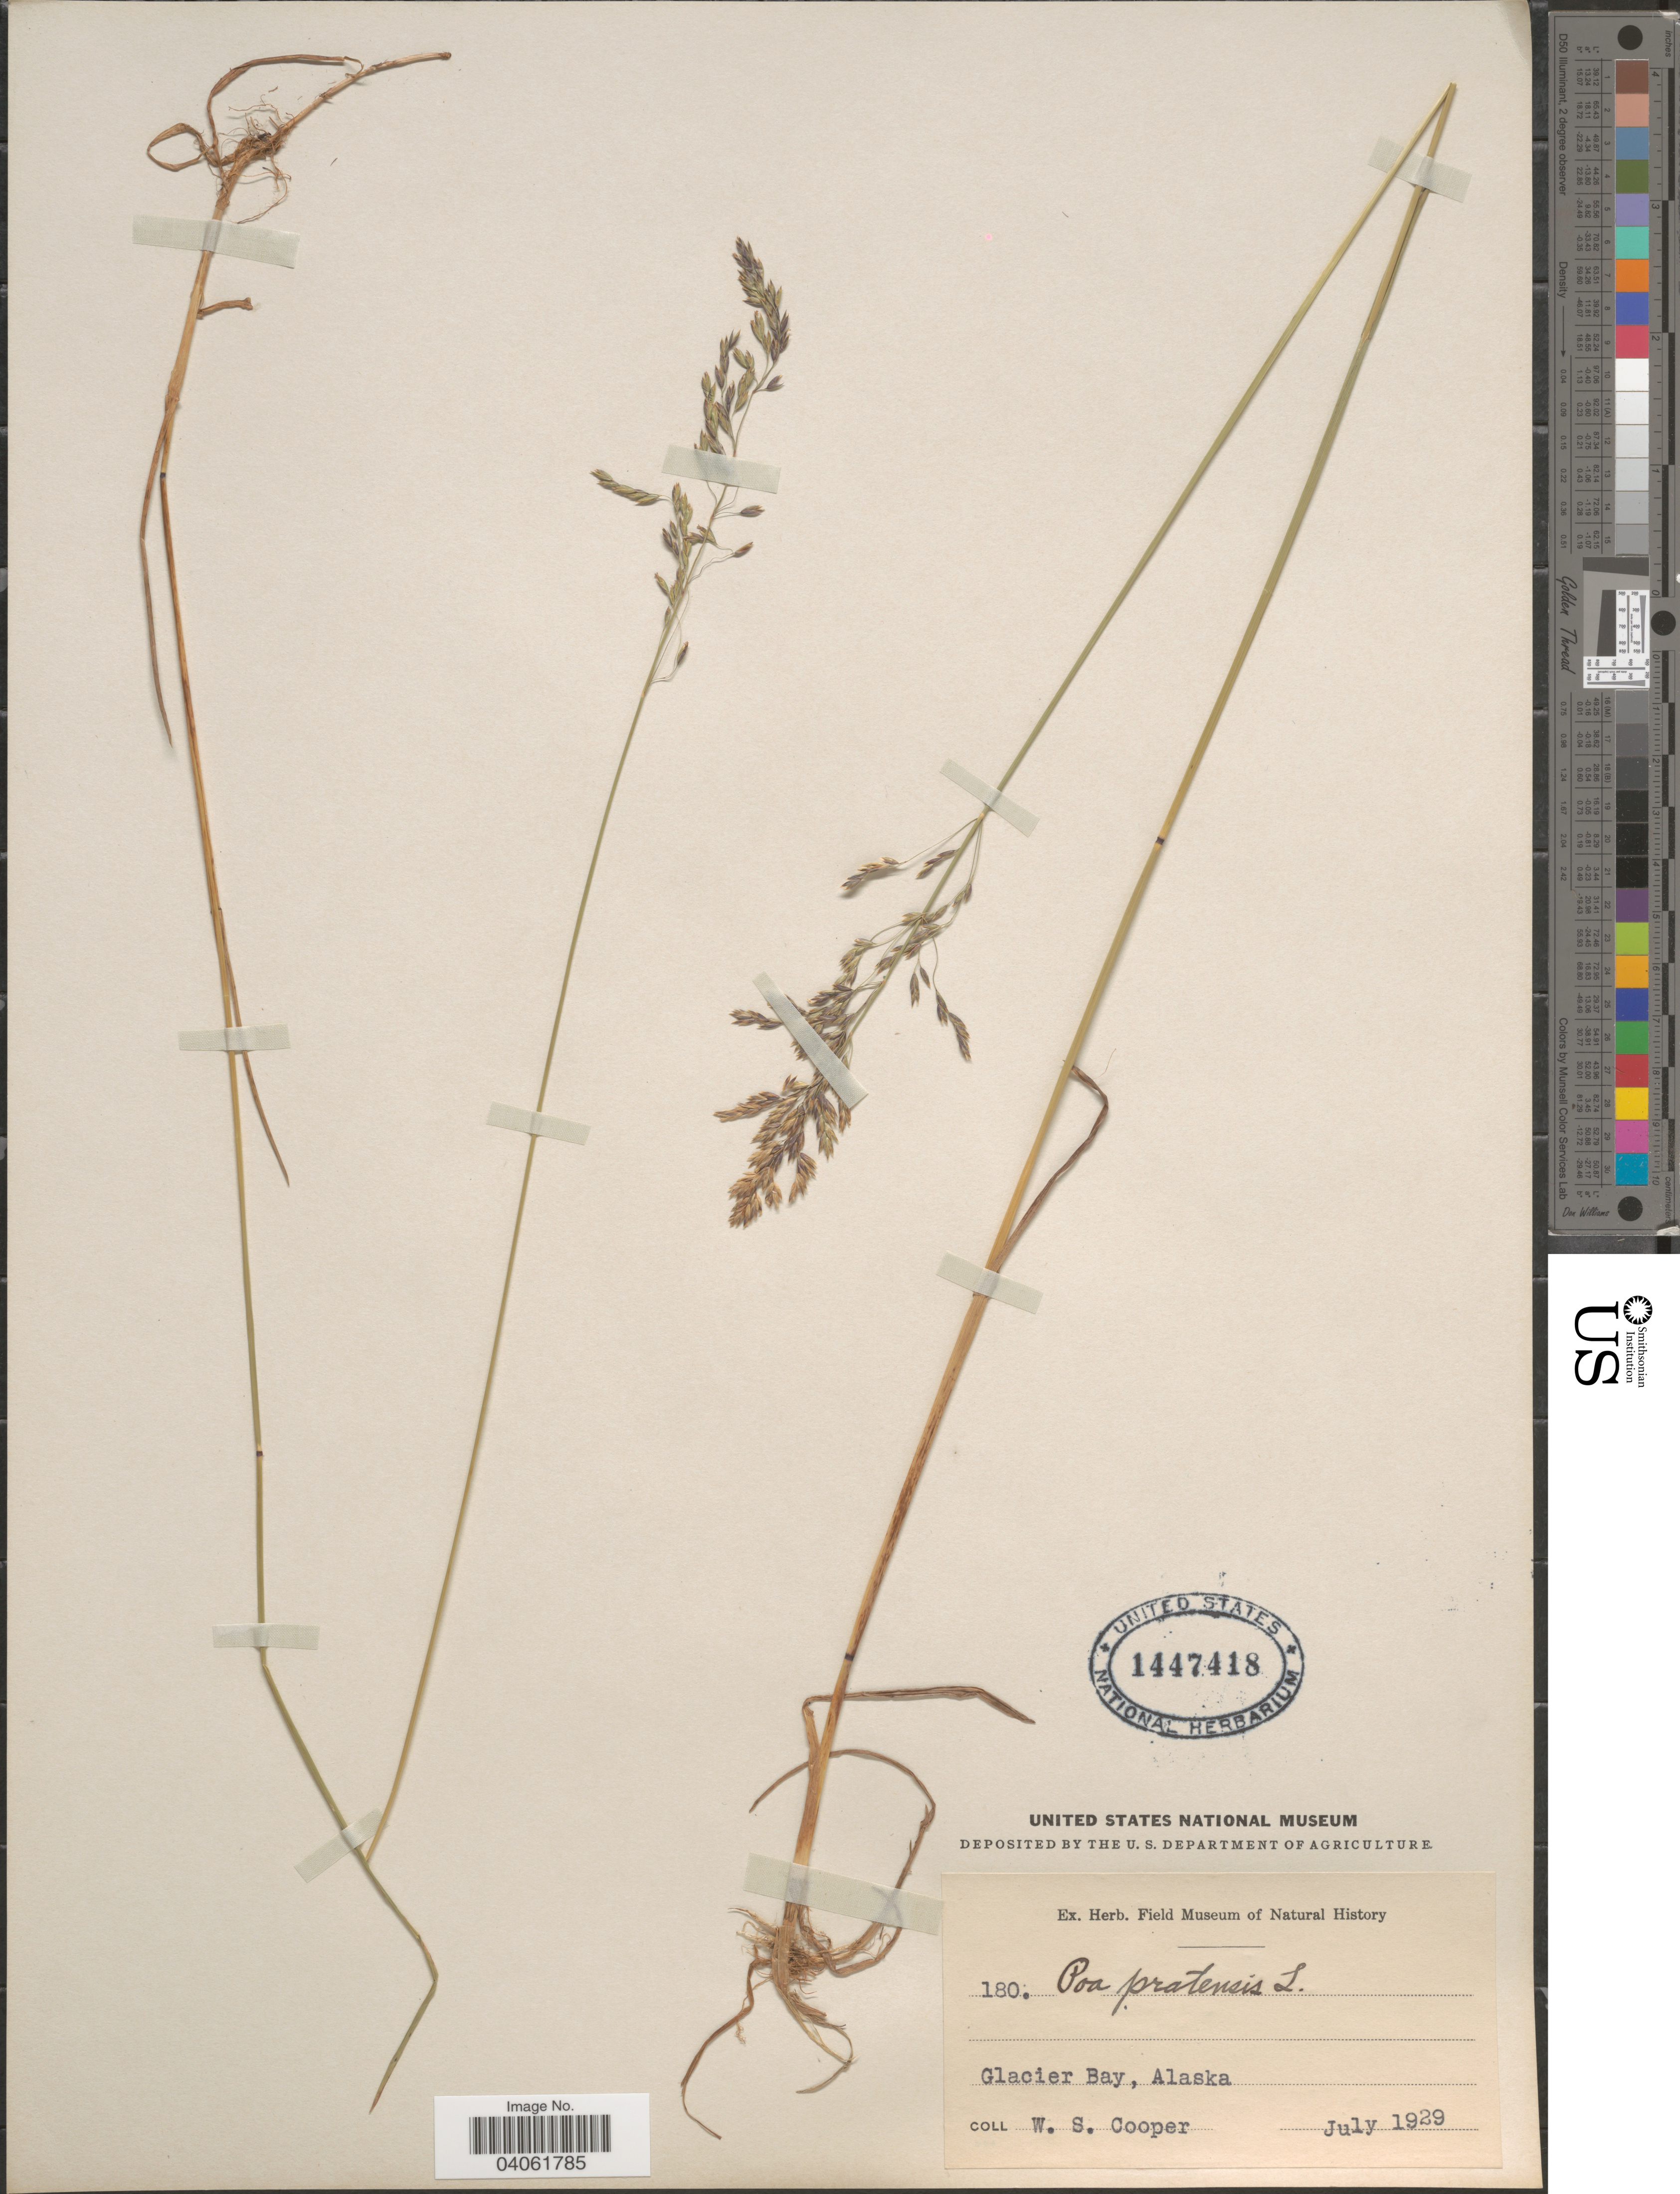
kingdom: Plantae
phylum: Tracheophyta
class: Liliopsida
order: Poales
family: Poaceae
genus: Poa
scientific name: Poa pratensis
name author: L.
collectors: W. Cooper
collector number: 180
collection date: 1929-07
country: United States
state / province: Alaska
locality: Glacier Bay.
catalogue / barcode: US 1447418